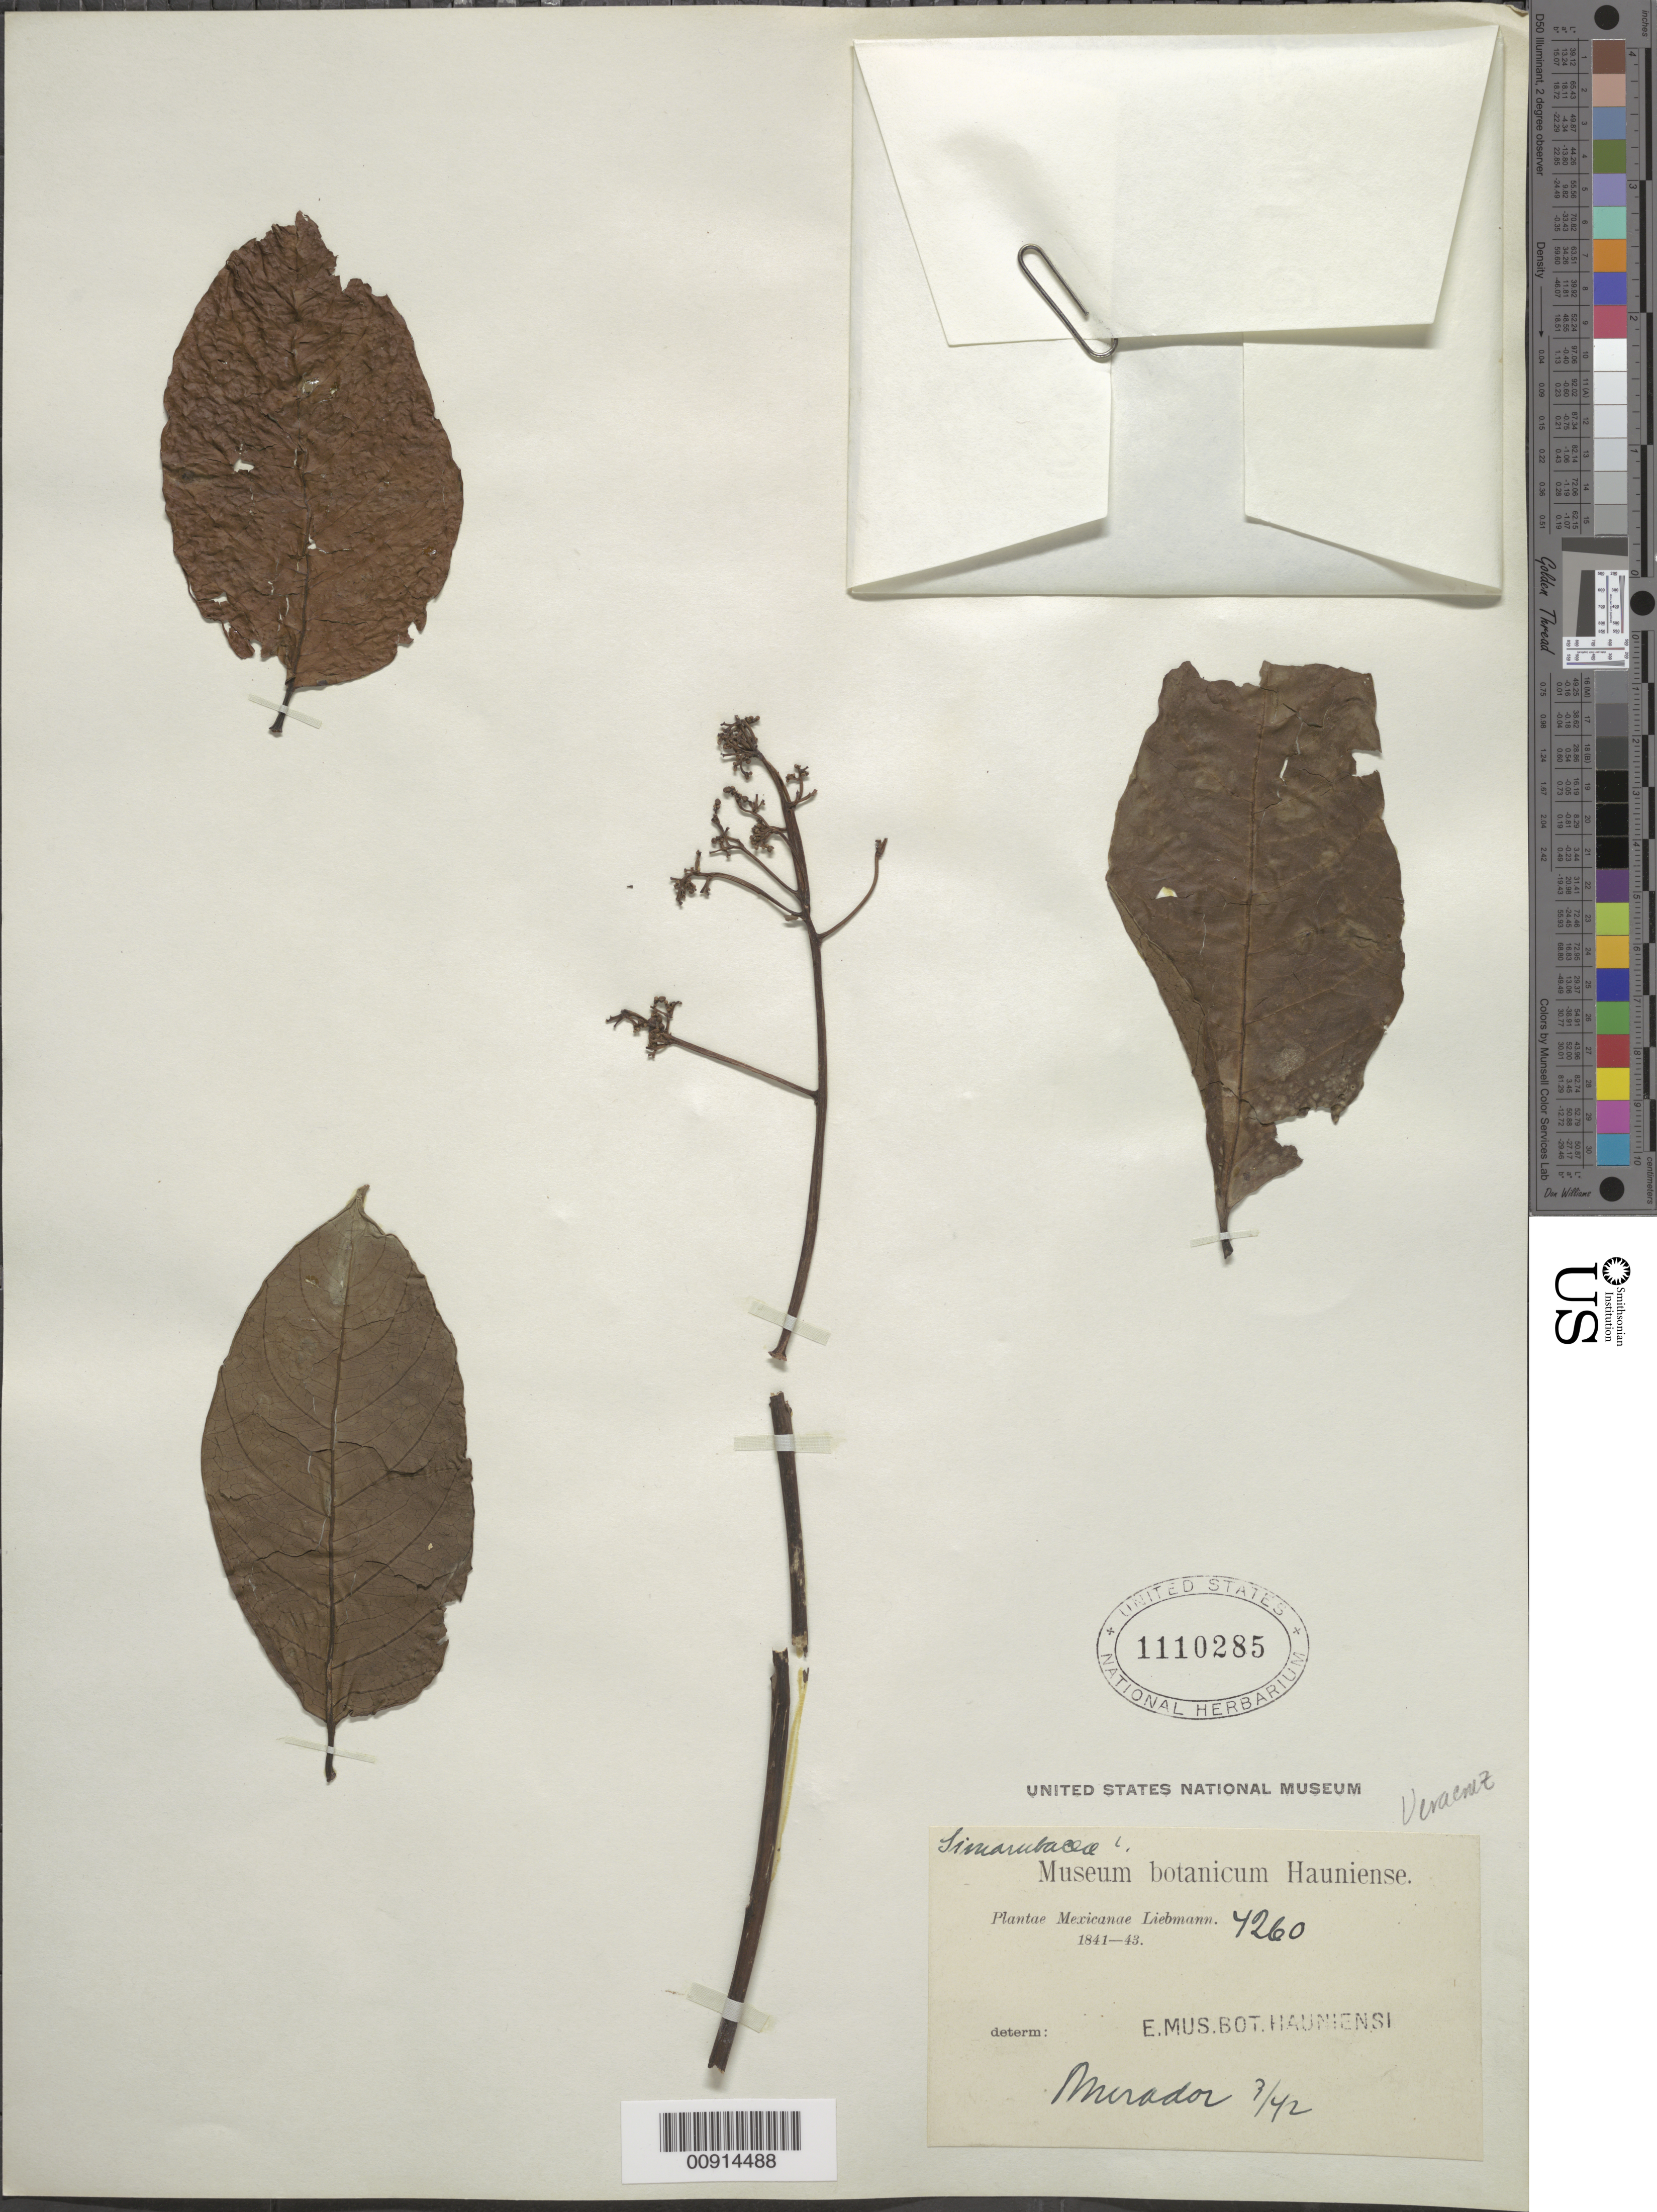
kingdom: Plantae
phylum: Tracheophyta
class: Magnoliopsida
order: Sapindales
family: Simaroubaceae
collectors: F. M. Liebmann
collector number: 4260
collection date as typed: Mar 1842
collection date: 1842-03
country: Mexico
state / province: Veracruz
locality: Mirador.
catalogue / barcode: US 1110285